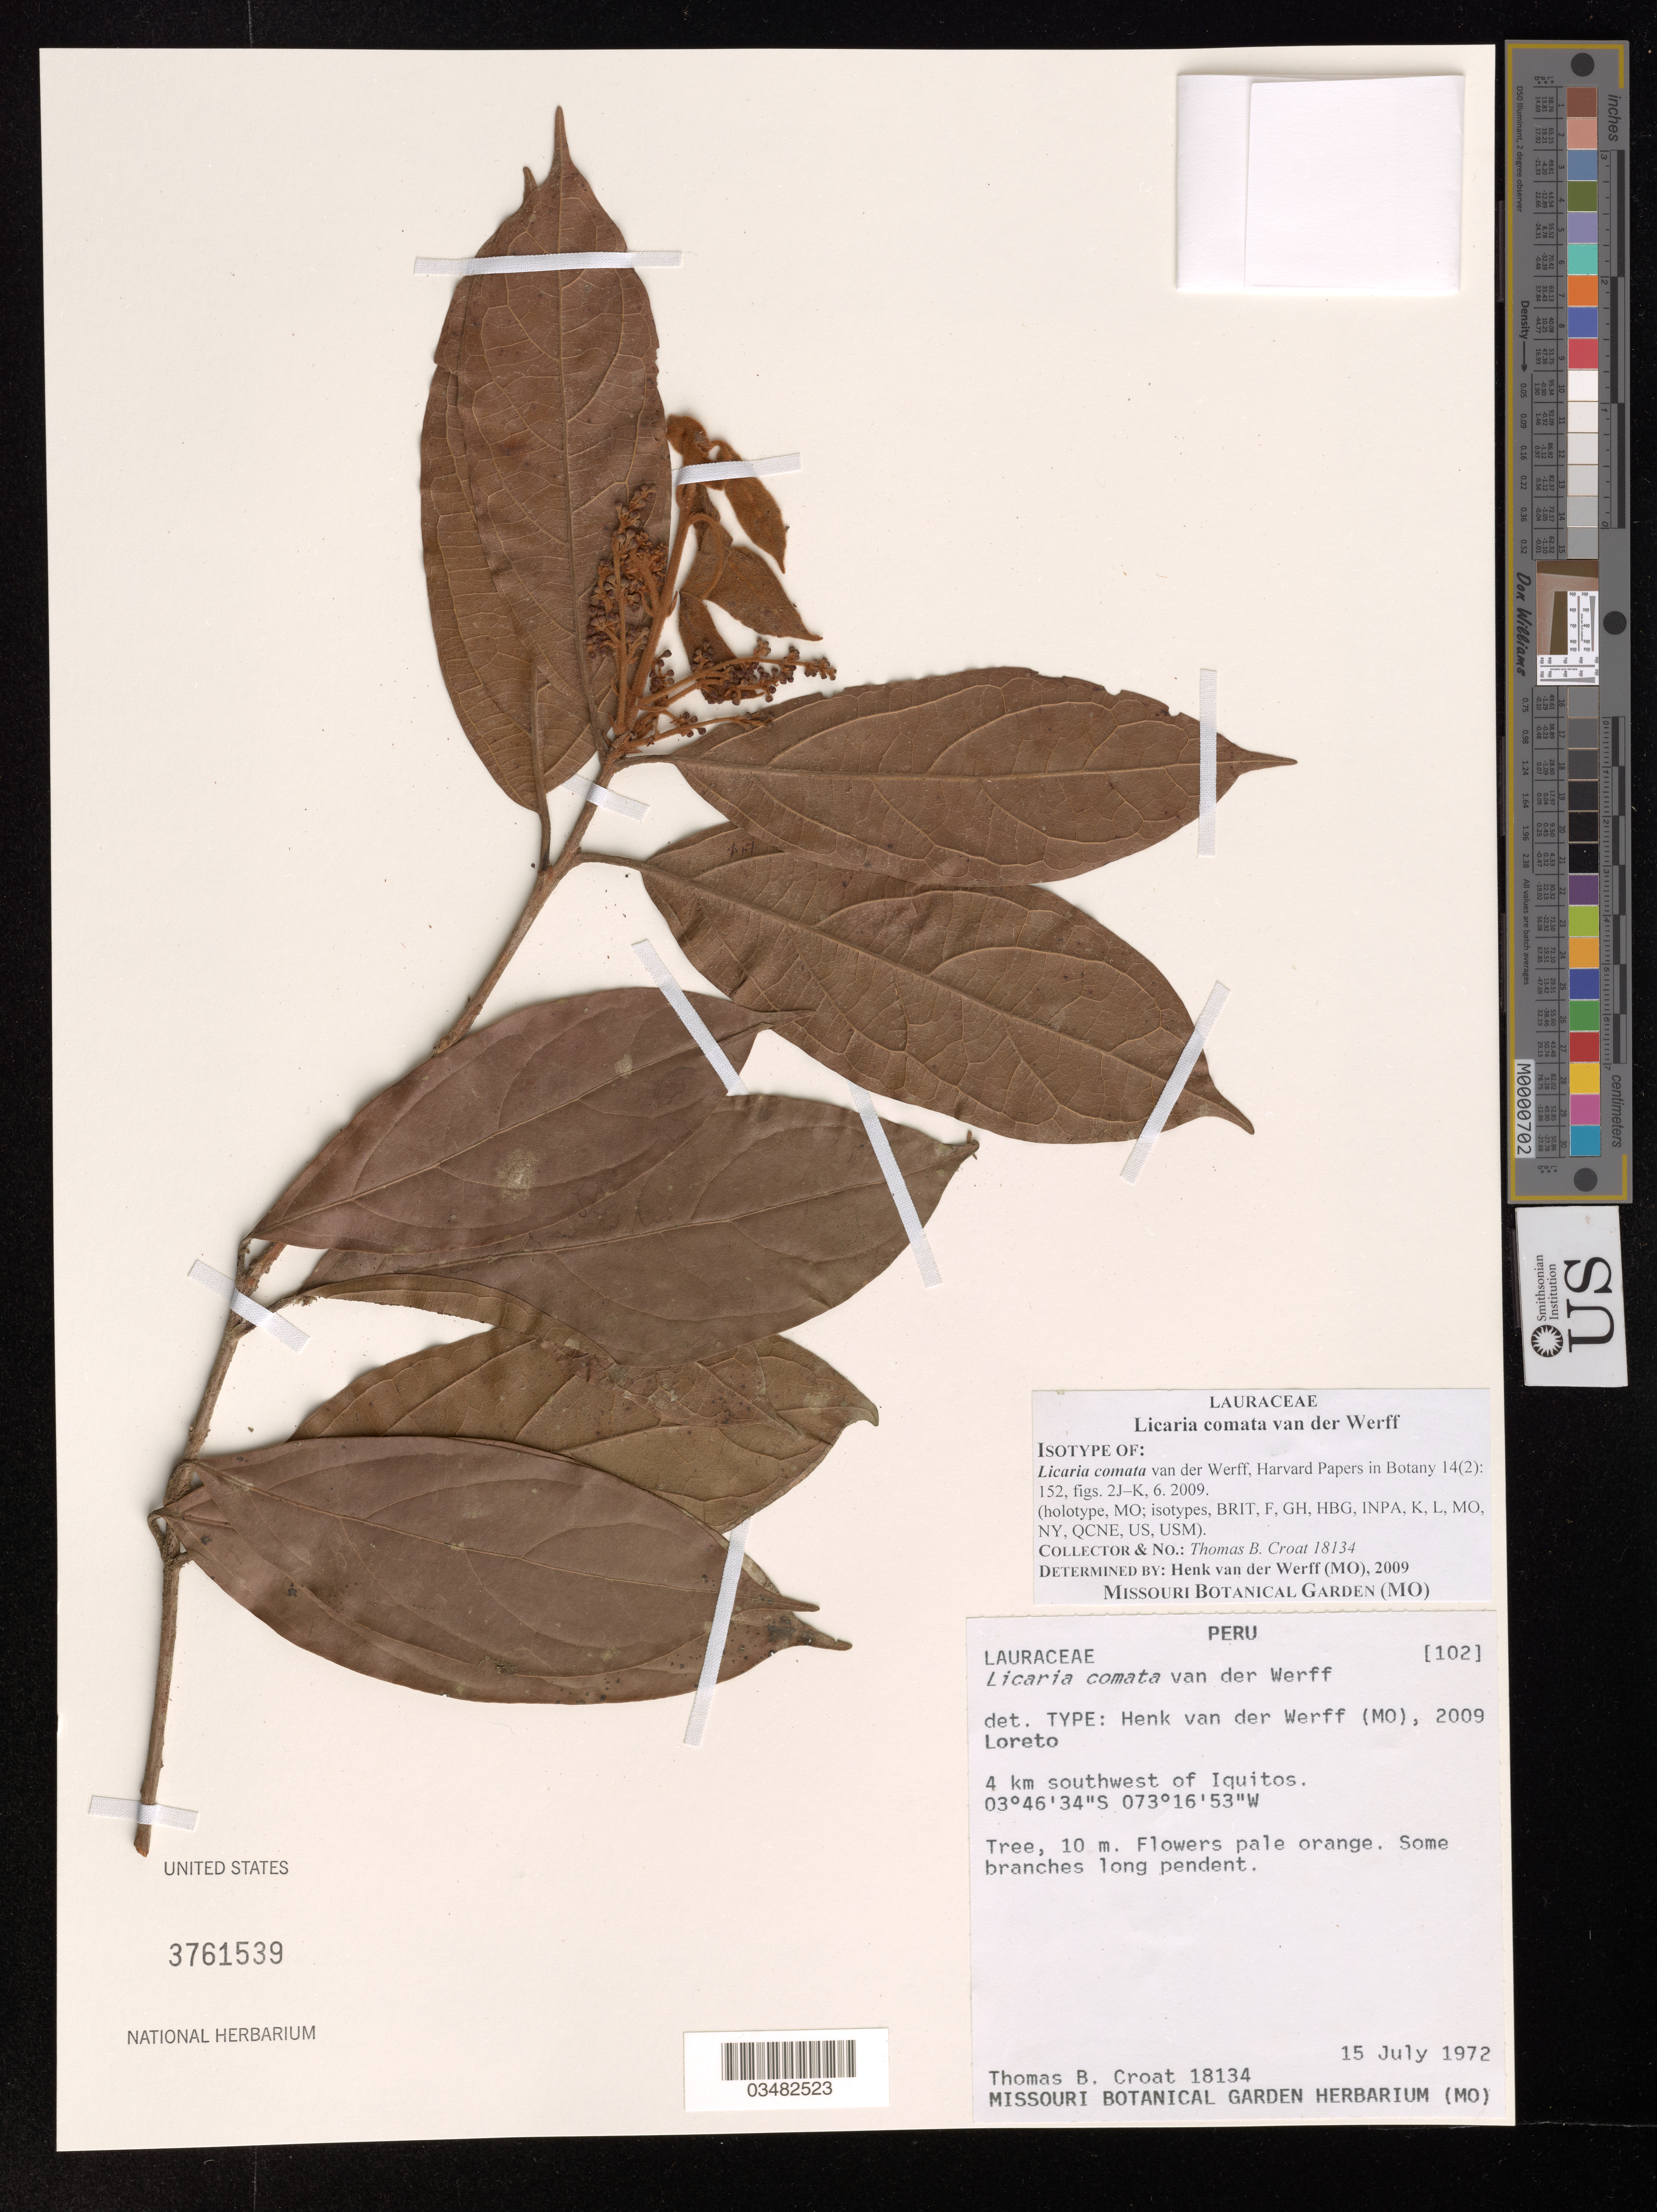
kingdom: Plantae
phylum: Tracheophyta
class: Magnoliopsida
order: Laurales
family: Lauraceae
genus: Licaria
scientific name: Licaria comata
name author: van der Werff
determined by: van der Werff, H. H.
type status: Isotype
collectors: T. B. Croat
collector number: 18134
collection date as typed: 15 July 1972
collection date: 1972-07-15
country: Peru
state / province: Loreto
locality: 4 km SW of Iquitos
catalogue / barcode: US 3761539